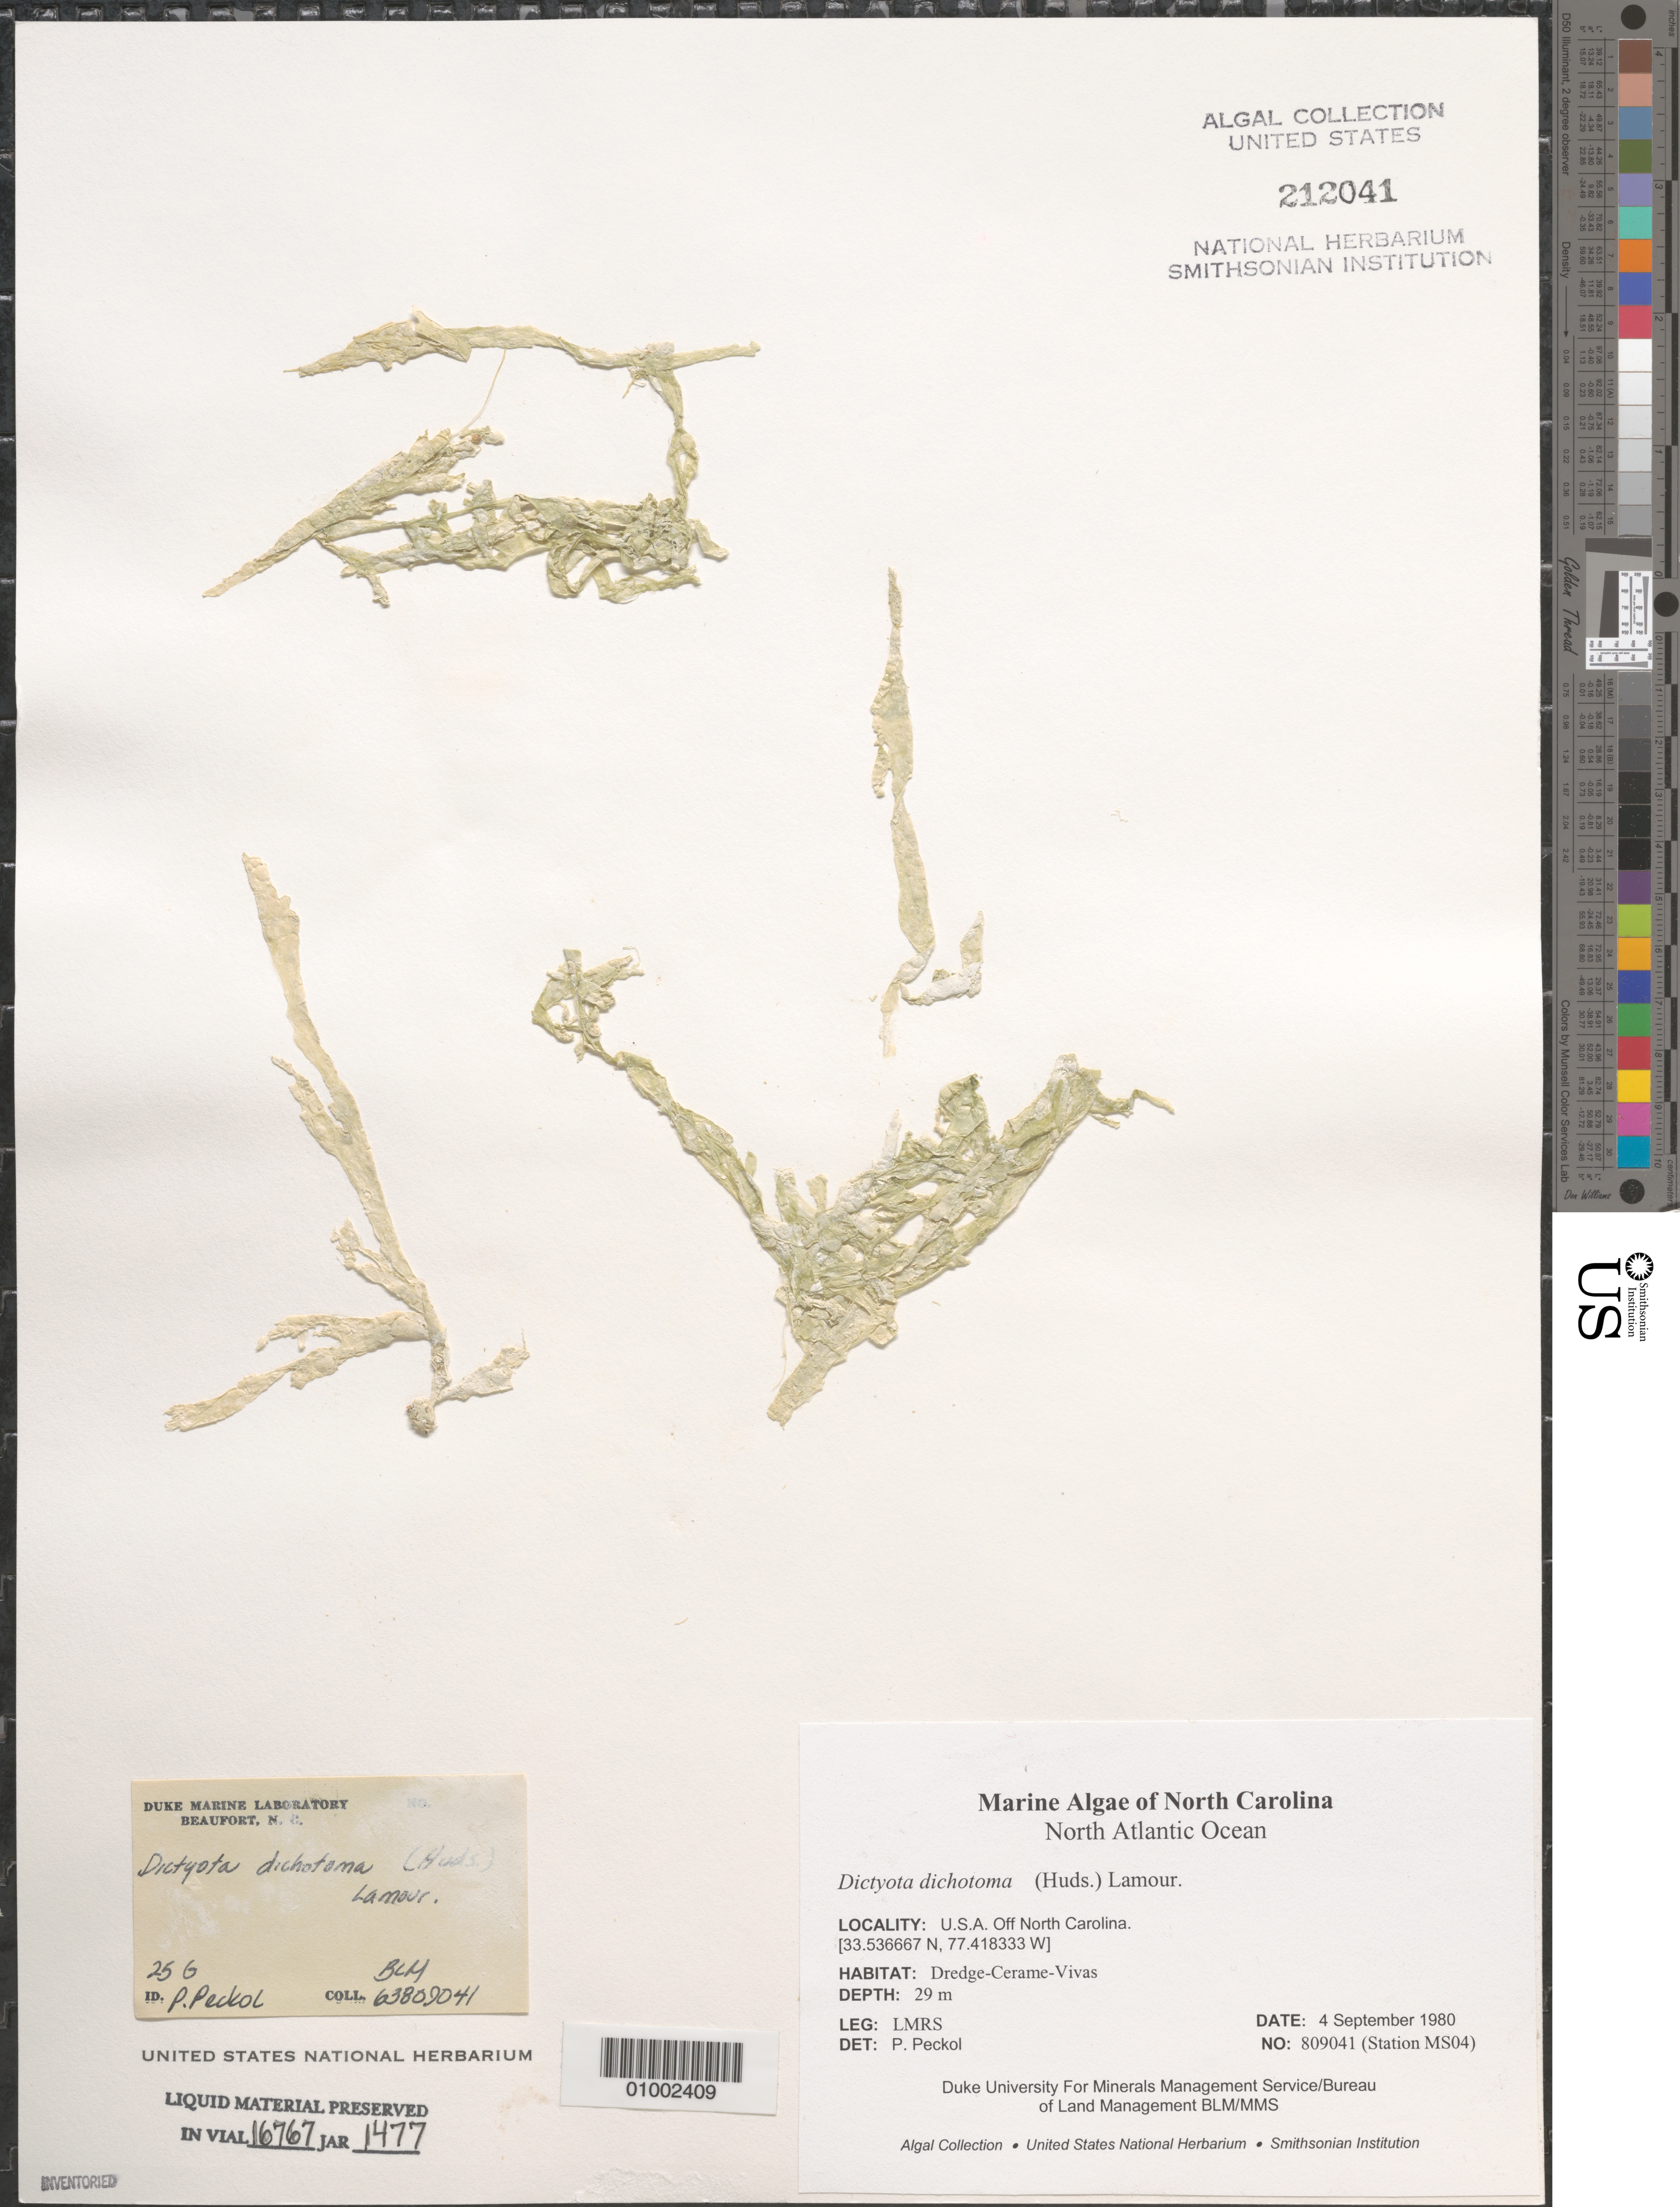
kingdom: Chromista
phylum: Ochrophyta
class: Phaeophyceae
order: Dictyotales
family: Dictyotaceae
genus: Dictyota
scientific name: Dictyota dichotoma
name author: (Huds.) J.V.Lamouroux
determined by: Peckol, P.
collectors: LMRS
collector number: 809041 (Station MS04)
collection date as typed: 04 Sep 1980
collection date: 1980-09-04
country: United States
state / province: North Carolina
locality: North Atlantic Ocean off North Carolina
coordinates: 33.536667 N, 77.418333 W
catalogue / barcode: US 212041